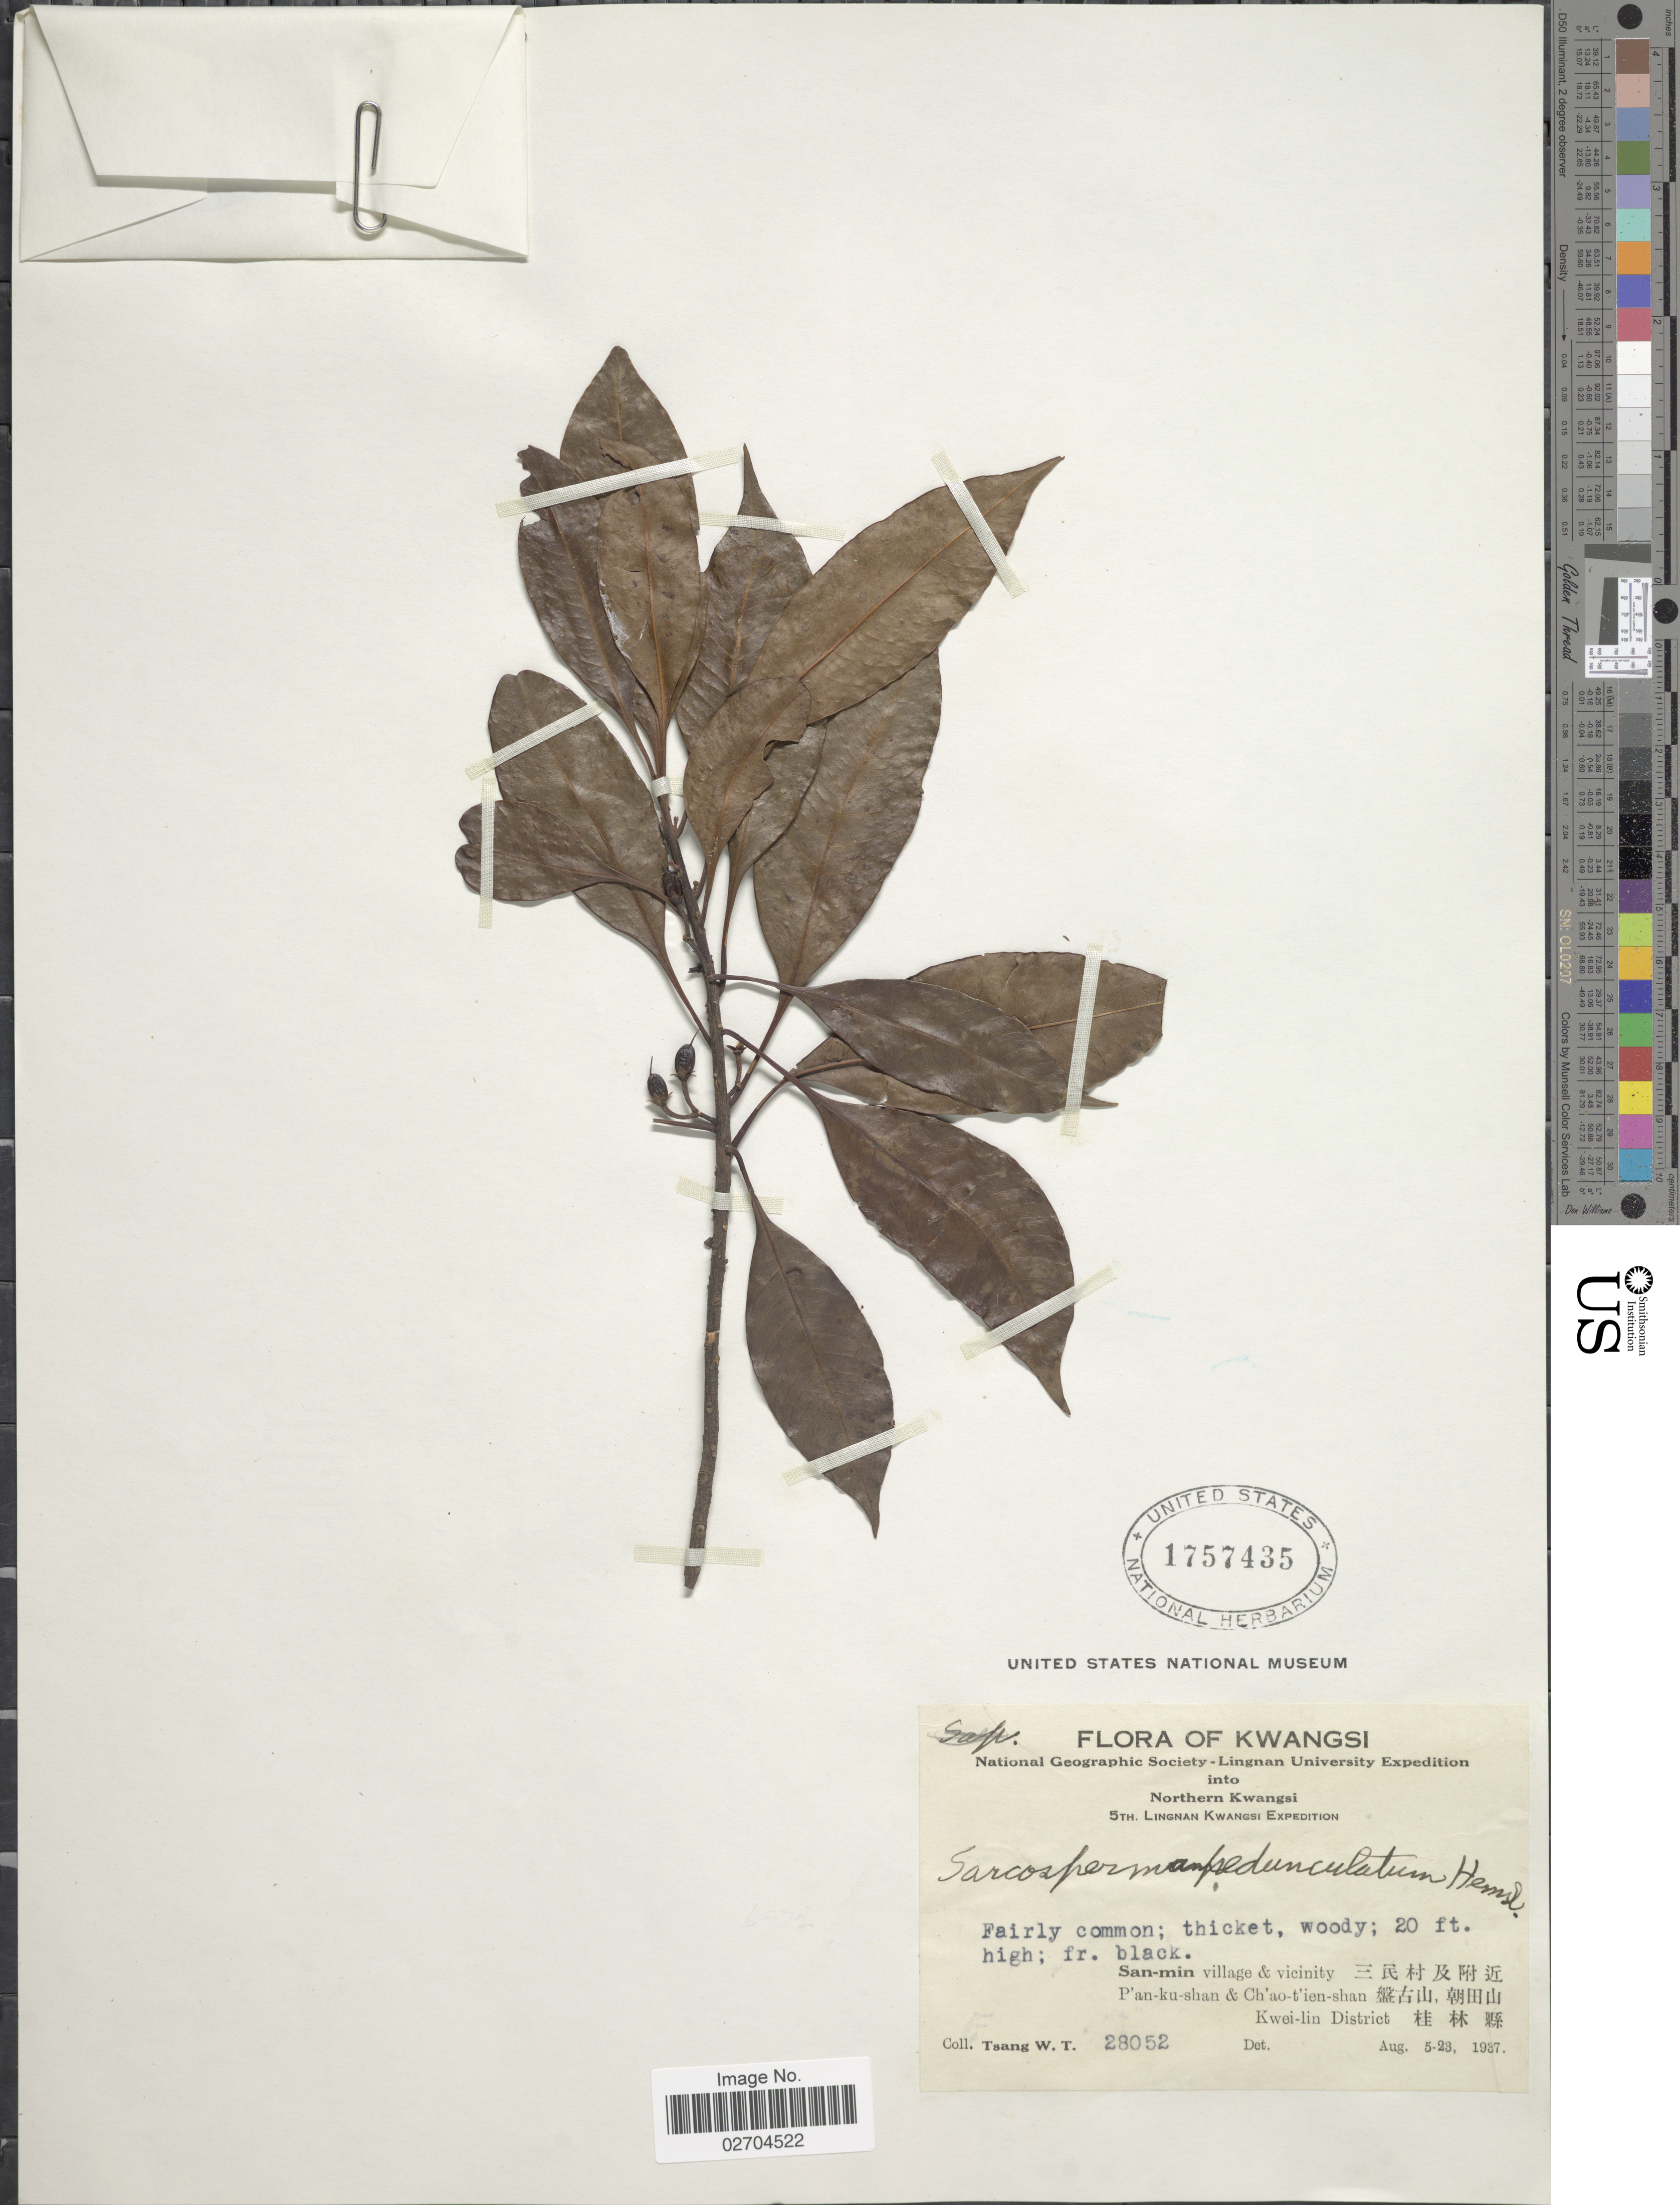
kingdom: Plantae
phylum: Tracheophyta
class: Magnoliopsida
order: Ericales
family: Sapotaceae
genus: Planchonella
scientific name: Planchonella pedunculata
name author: (Hemsl.) H.J. Lam & Kerpel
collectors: W. T. Tsang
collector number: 28052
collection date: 1937-08-05/1937-08-23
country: China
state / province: Guangxi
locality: Kwangsi, San-min village & vicinity, P'an-ku-shan & Ch'ao-t'ien-shan. Kwei-lin District.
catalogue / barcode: US 1757435